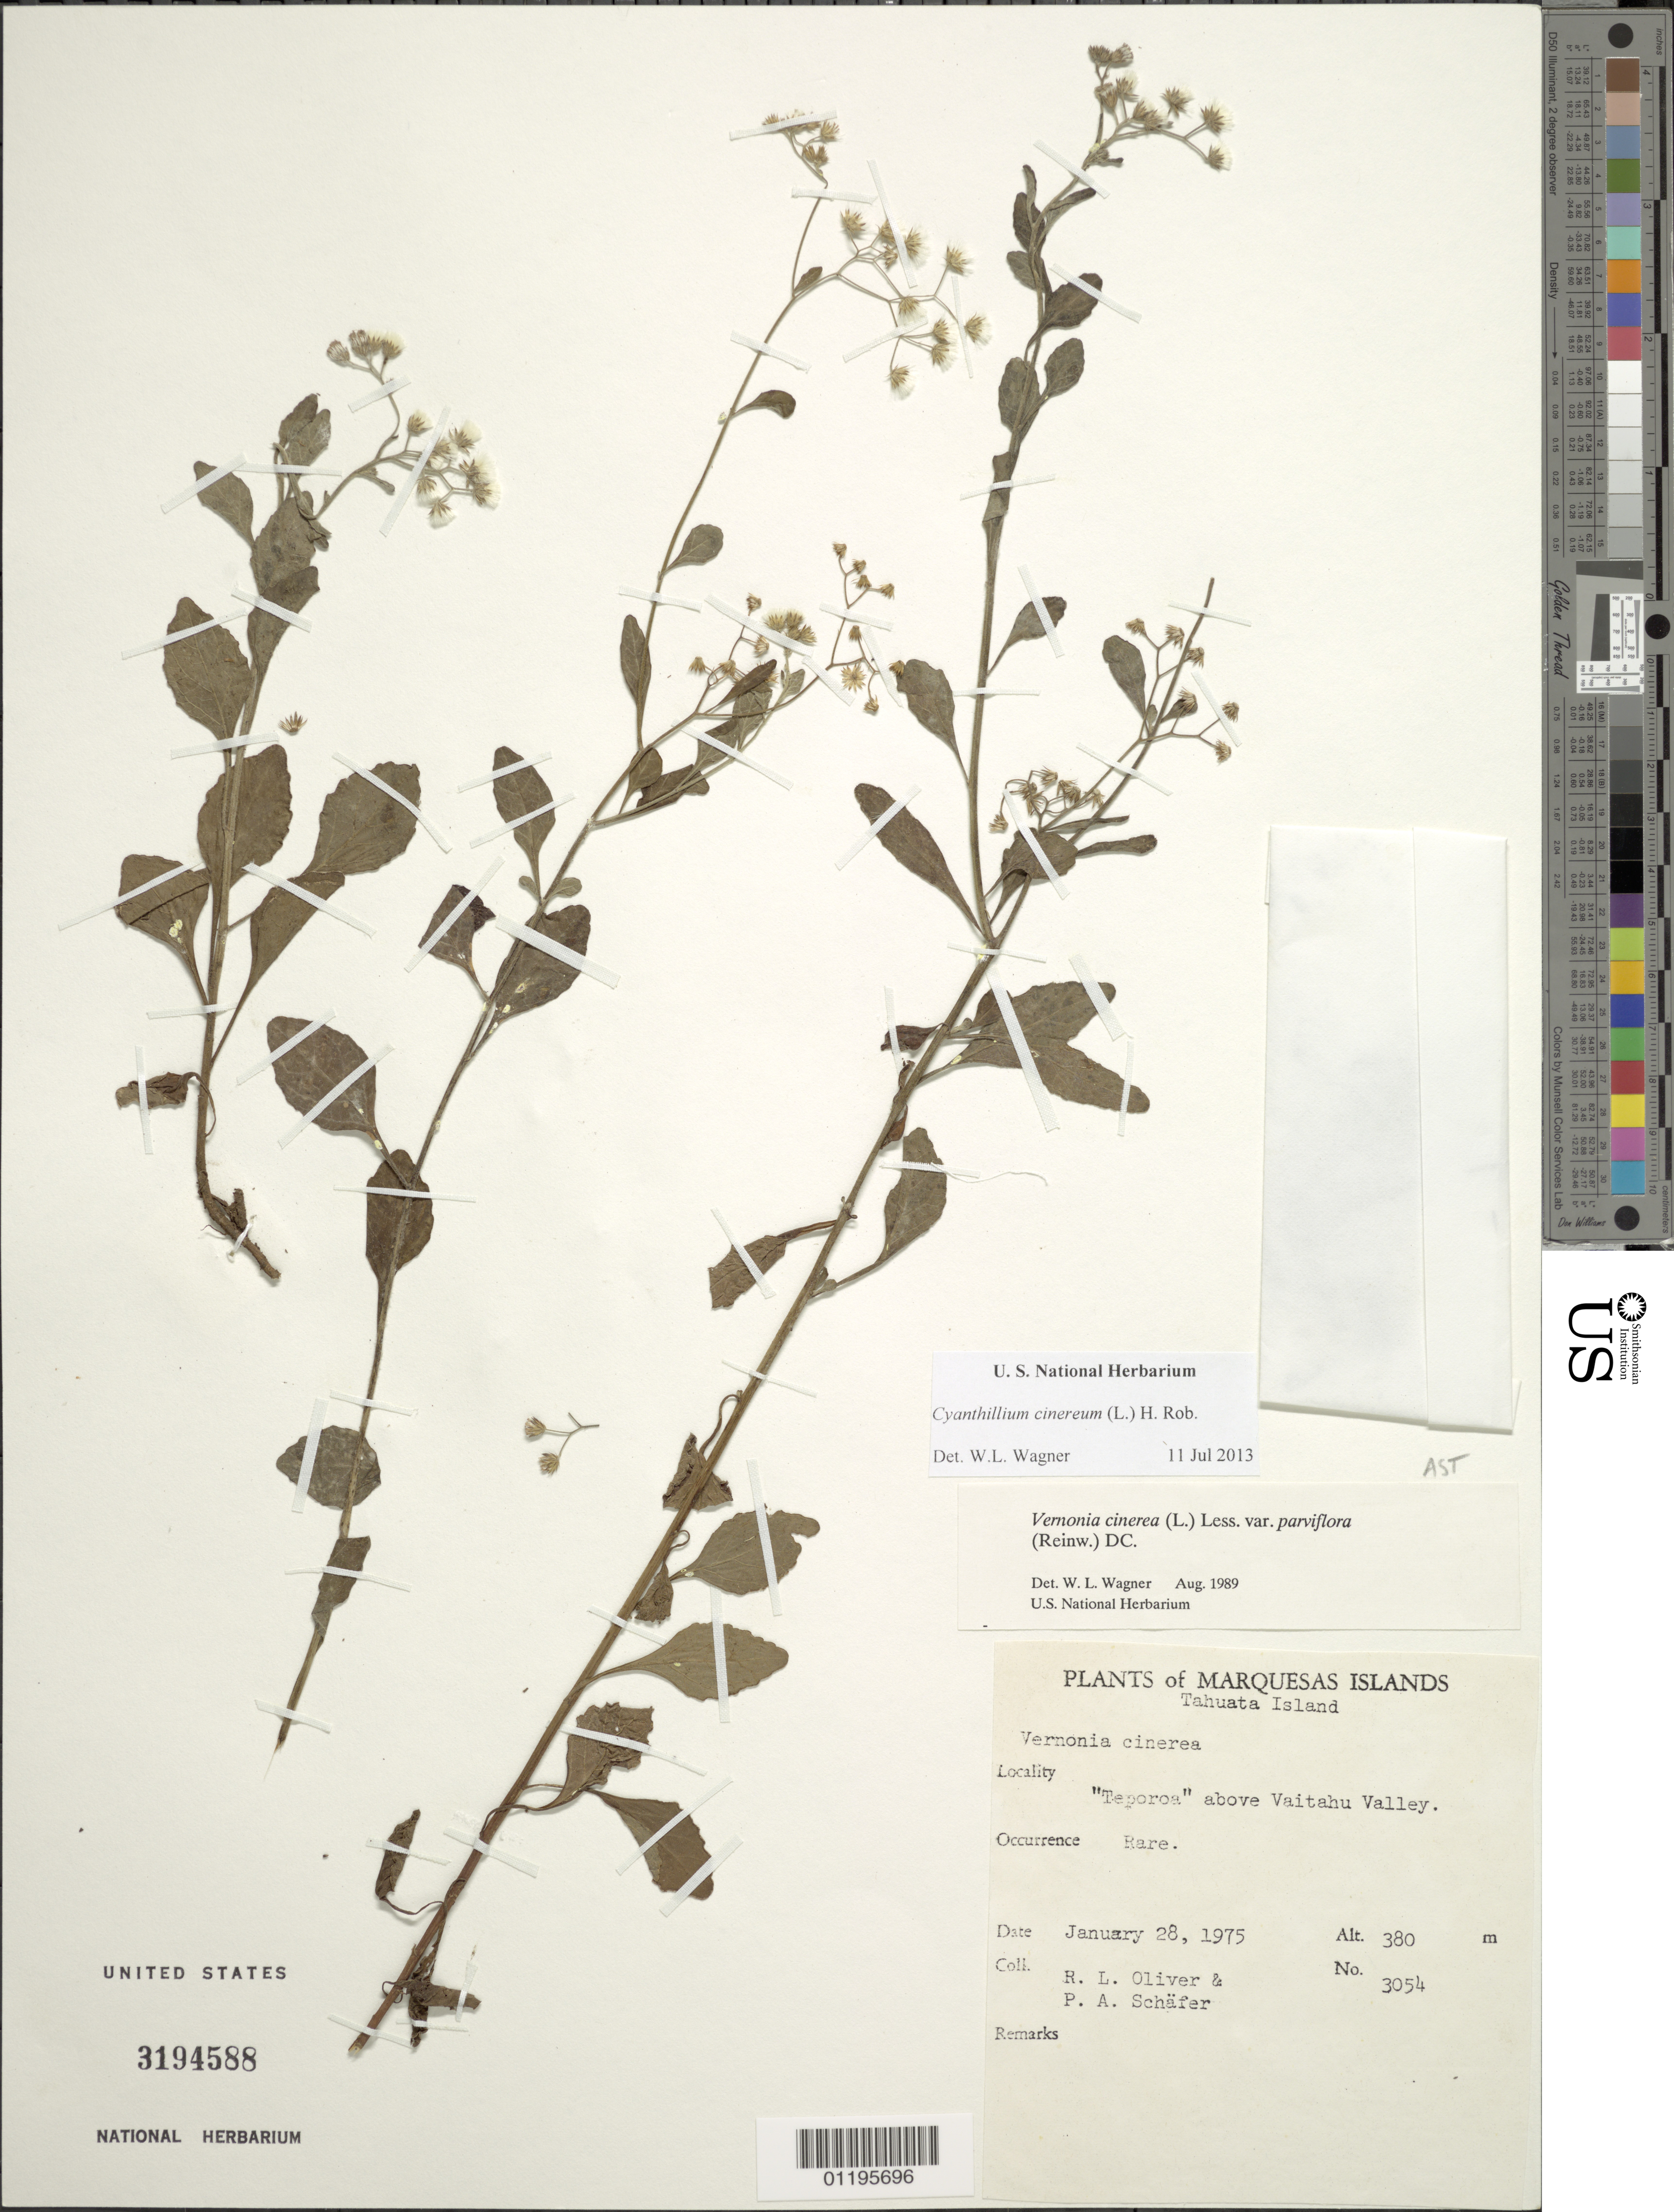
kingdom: Plantae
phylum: Tracheophyta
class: Magnoliopsida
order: Asterales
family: Asteraceae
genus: Cyanthillium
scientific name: Cyanthillium cinereum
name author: (L.) H. Rob.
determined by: Wagner, W. L., (BOT), Smithsonian Institution - National Museum of Natural History (UNITED STATES)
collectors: R. L. Oliver & P. A. Schäfer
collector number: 3054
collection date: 1975-01-28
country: French Polynesia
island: Tahuata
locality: "Teporoa" above Vaitahu Valley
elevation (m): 380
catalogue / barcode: US 3194588